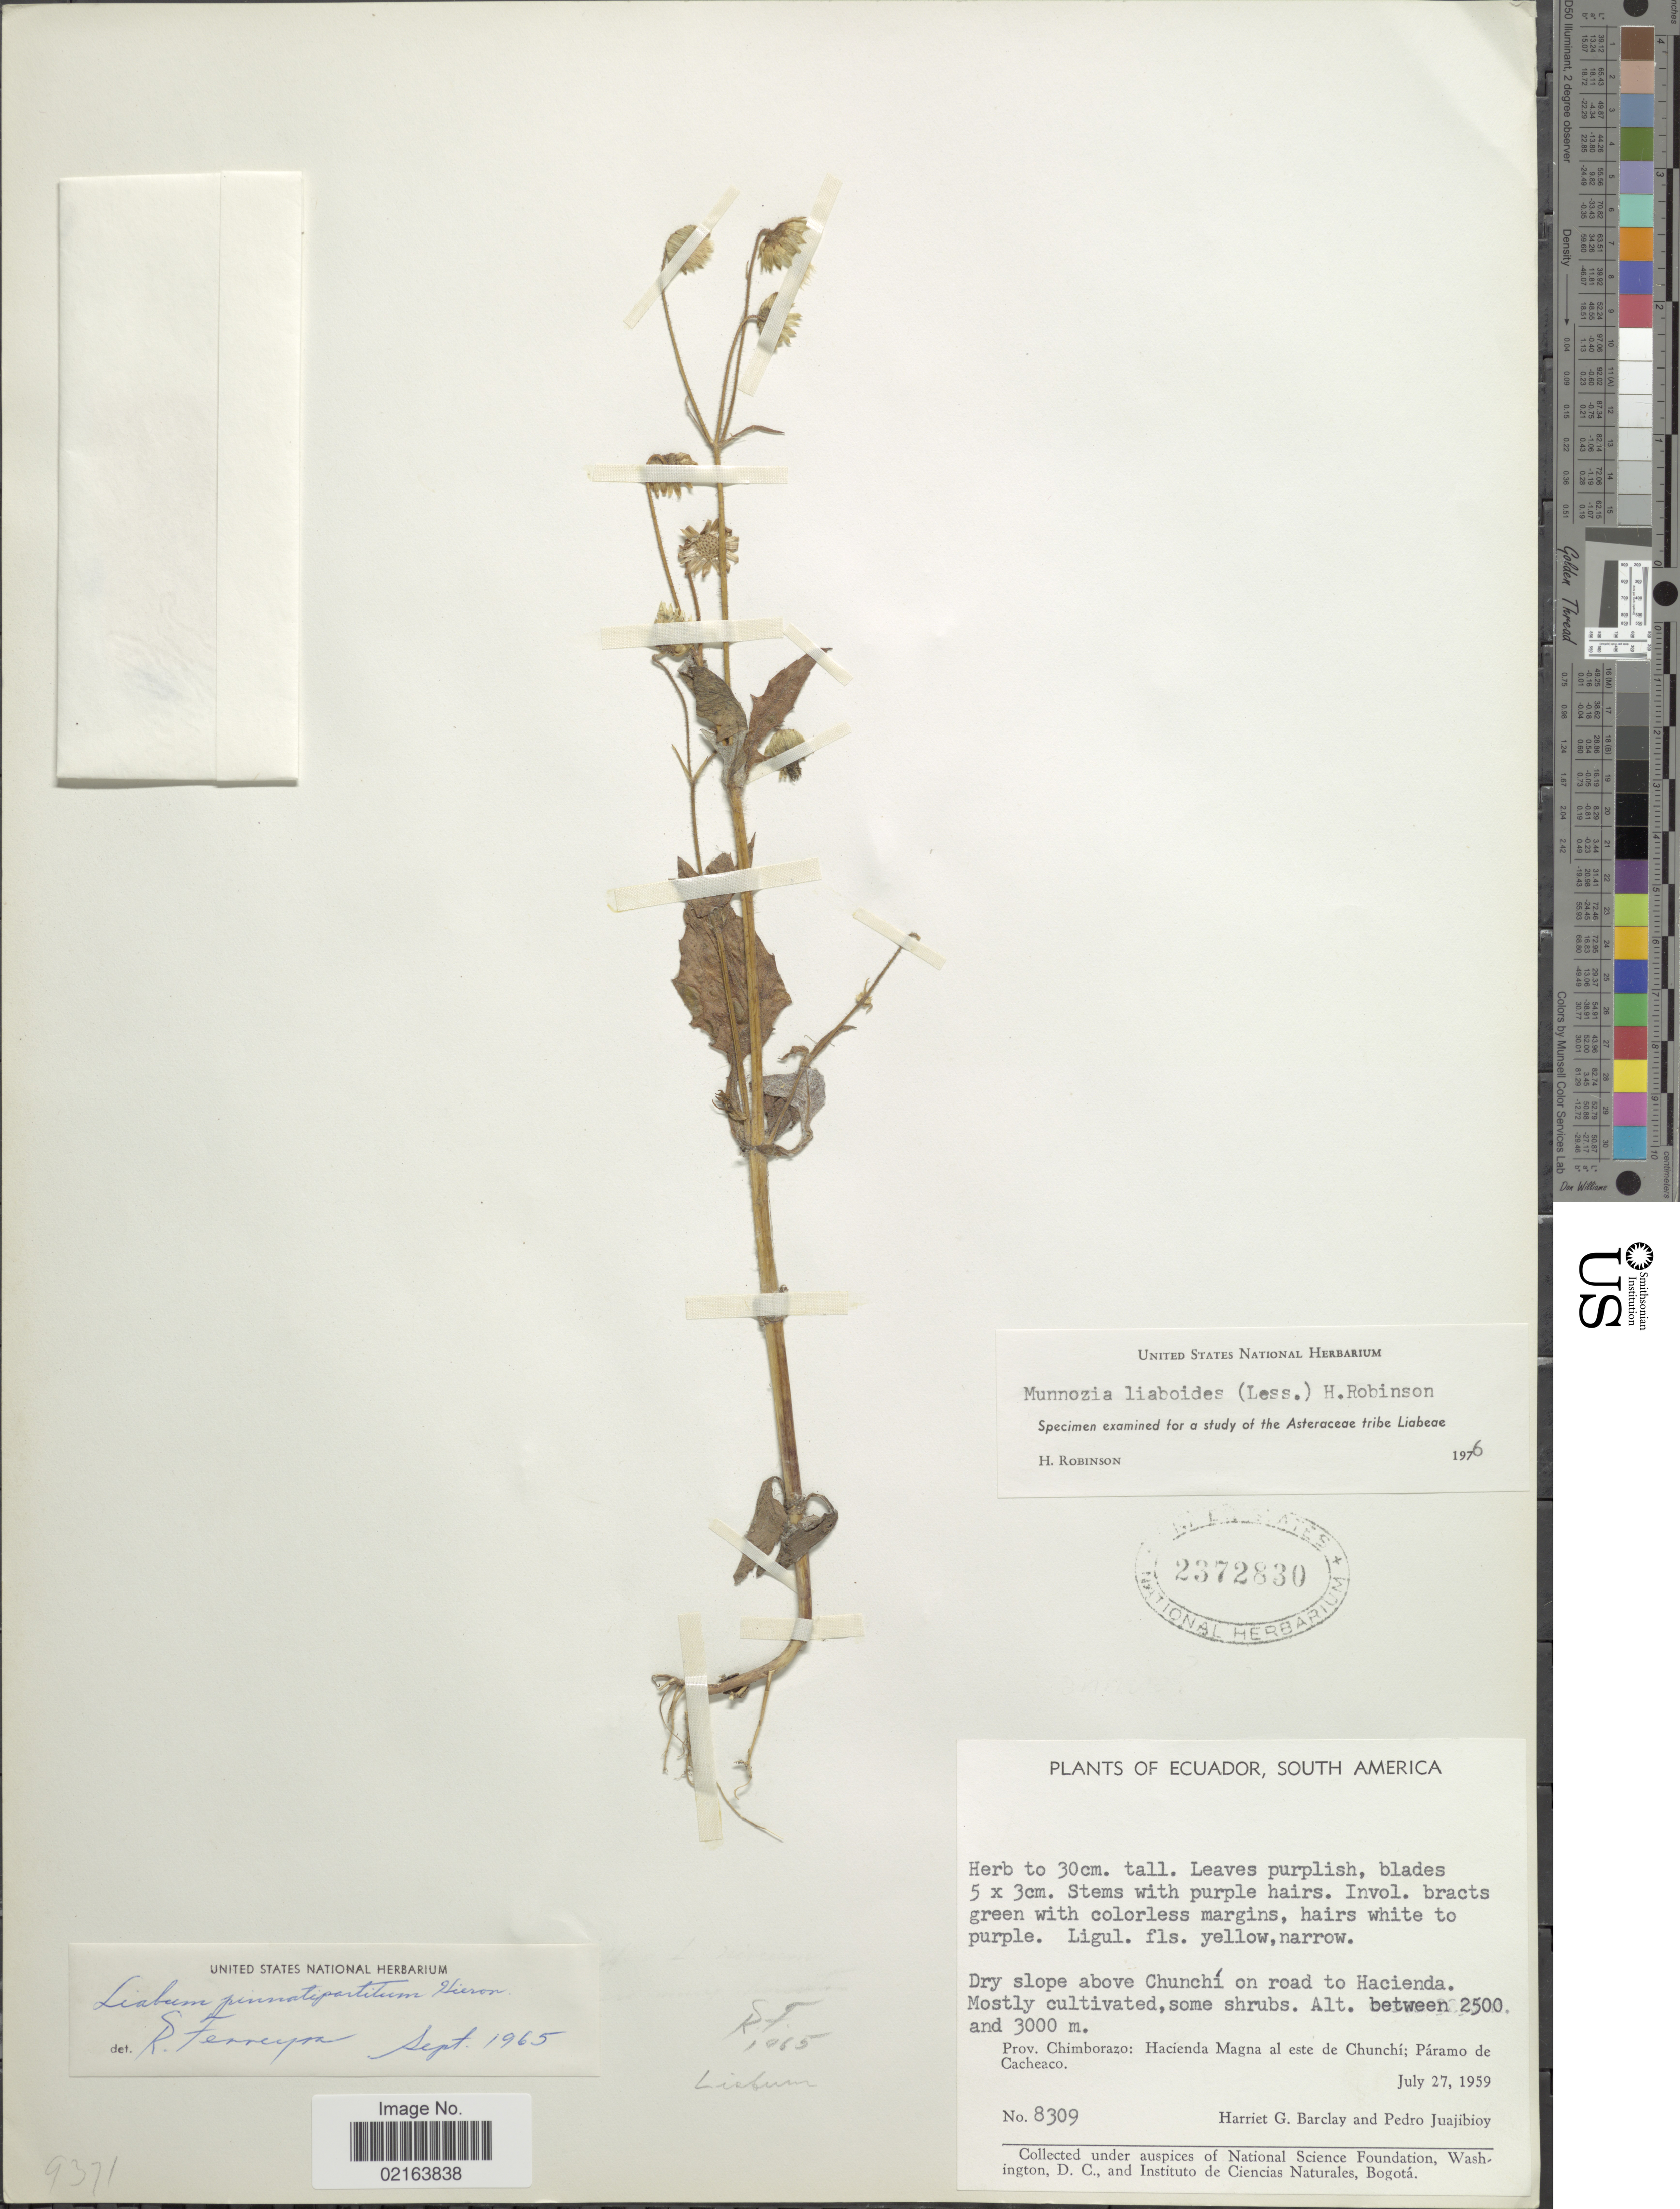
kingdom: Plantae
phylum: Tracheophyta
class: Magnoliopsida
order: Asterales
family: Asteraceae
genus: Munnozia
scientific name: Munnozia liaboides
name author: (Less.) H. Rob.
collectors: H. G. Barclay & P. Juajibioy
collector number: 8309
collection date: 1959-07-27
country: Ecuador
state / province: Chimborazo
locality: Prov. Chimborazo: Hacienda Magna al este de Chunchi: Paramo de Cacheaco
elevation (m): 2500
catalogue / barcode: US 2372830